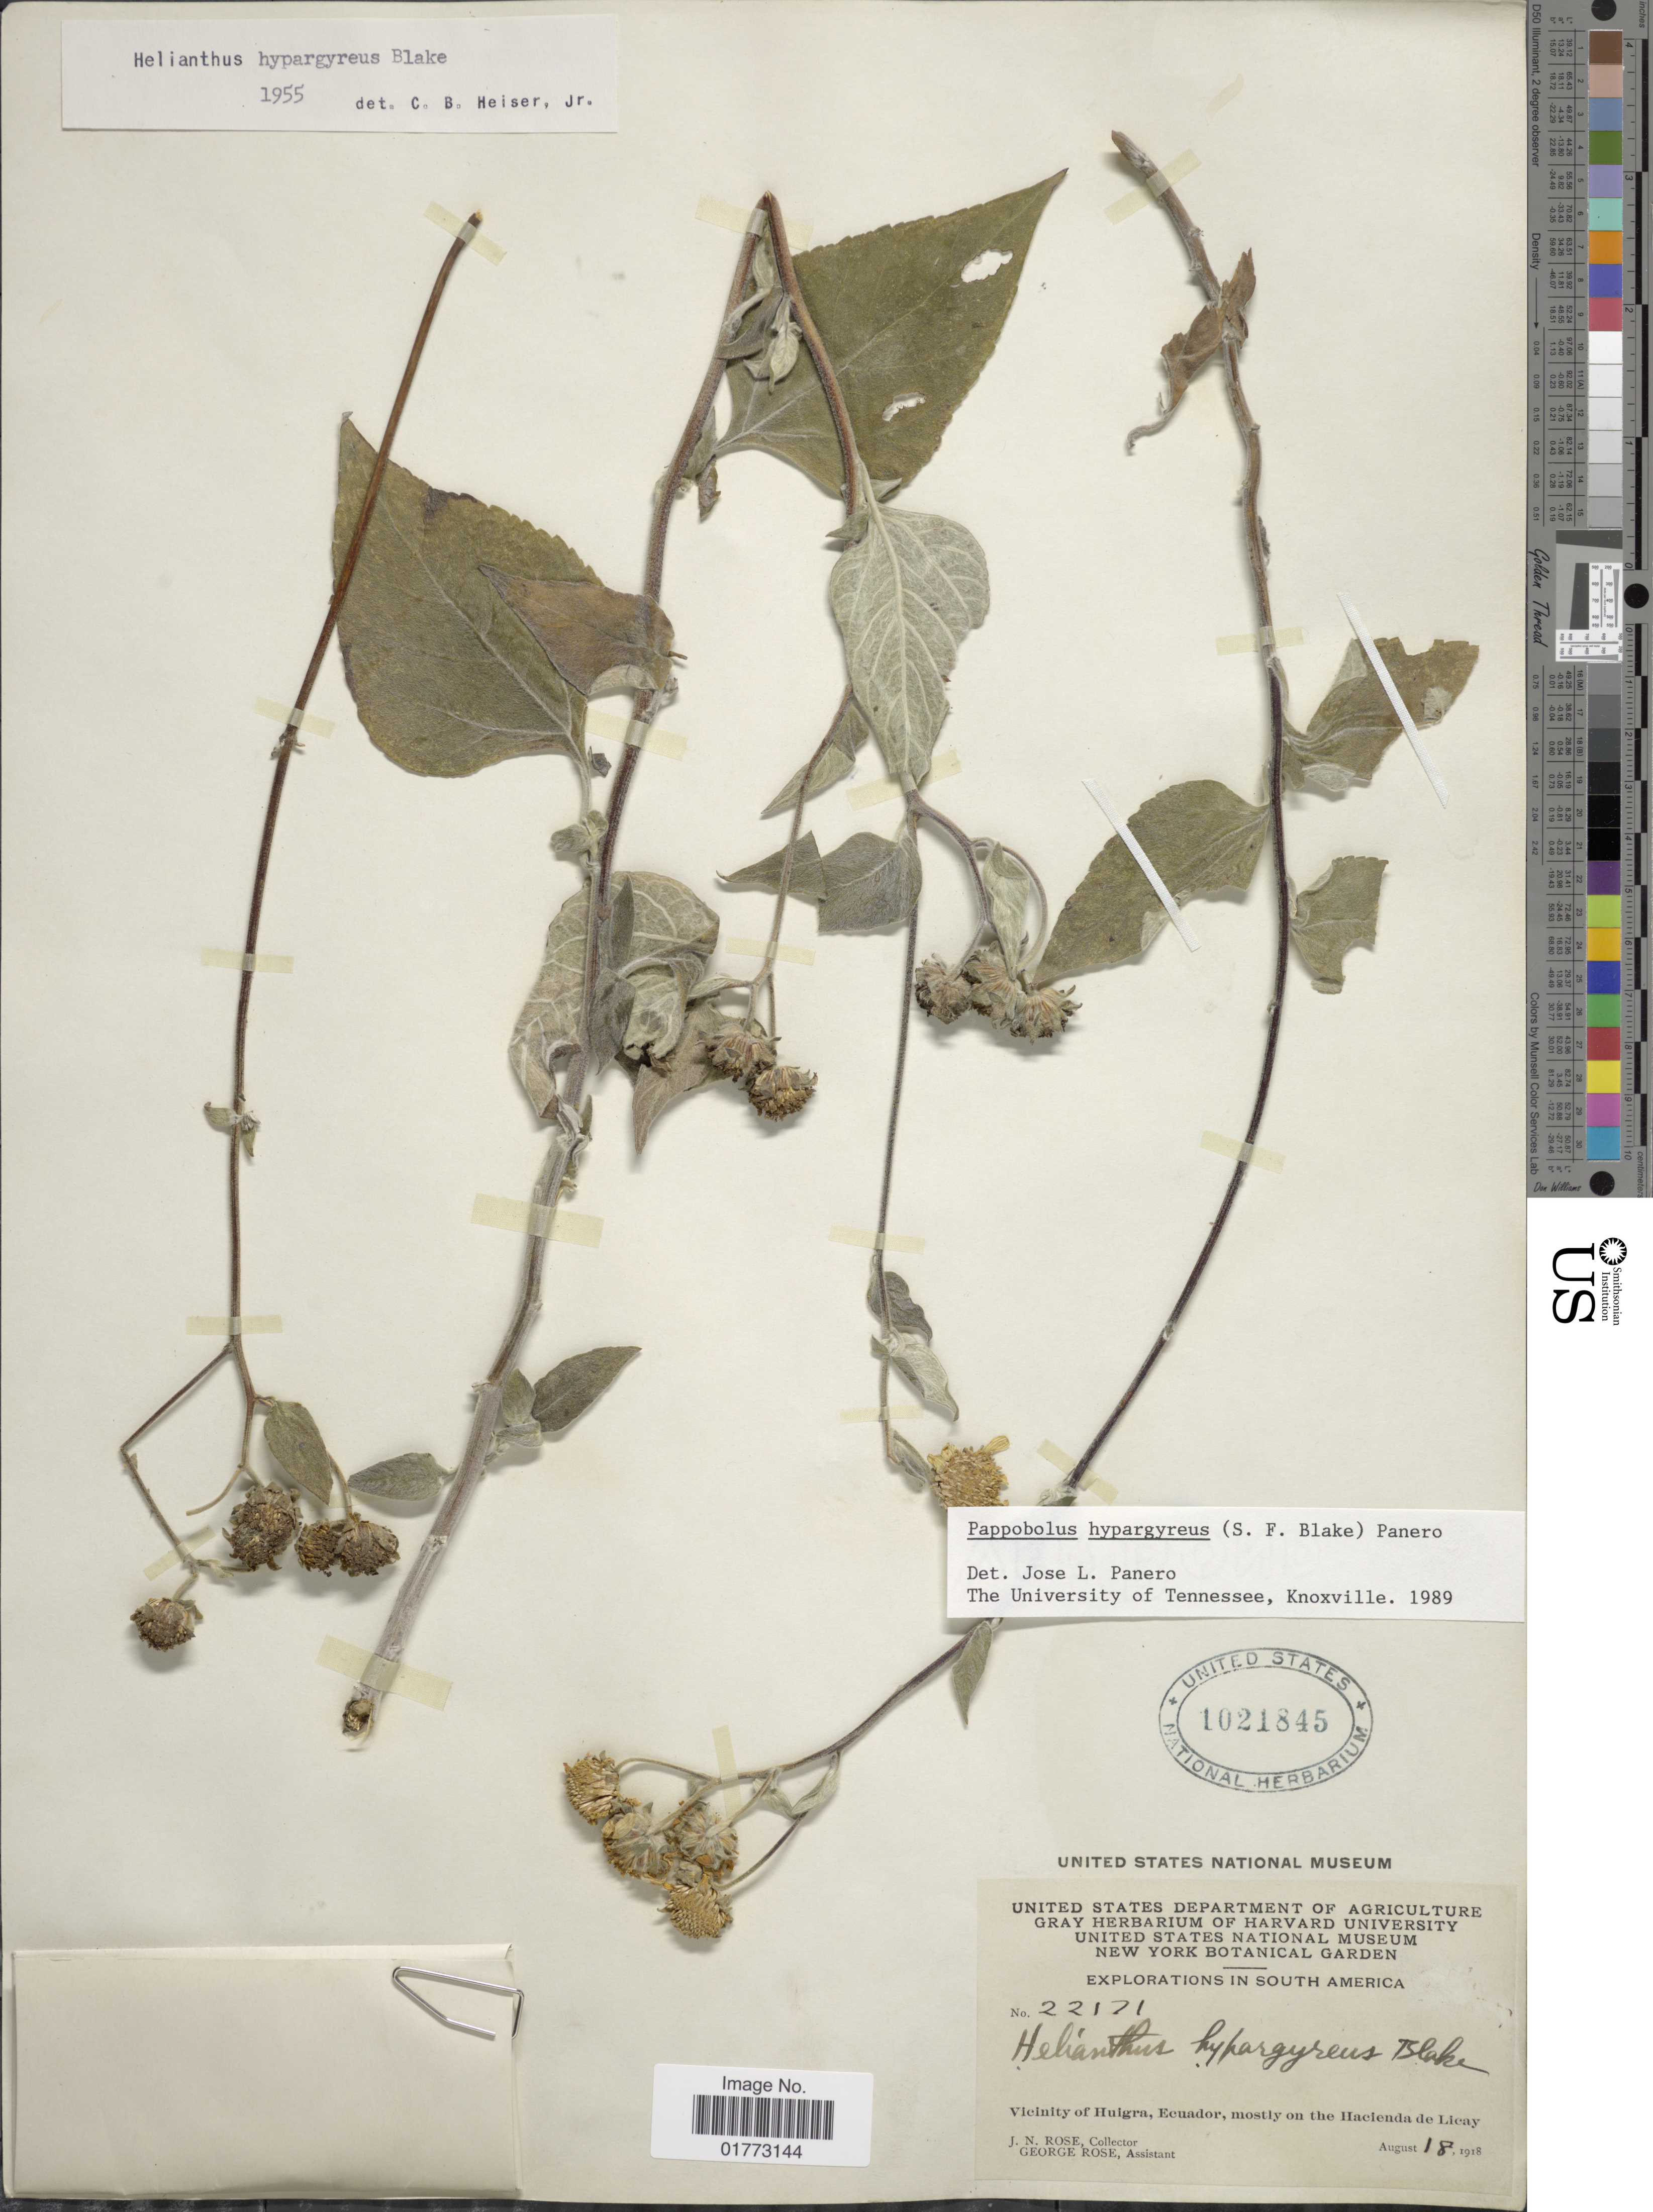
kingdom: Plantae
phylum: Tracheophyta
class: Magnoliopsida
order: Asterales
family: Asteraceae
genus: Pappobolus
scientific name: Pappobolus hypargyreus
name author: (S.F. Blake) Panero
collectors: J. N. Rose & G. Rose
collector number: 22171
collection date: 1919-08-18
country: Ecuador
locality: Vicinity of Huigra, mostly on the Hacienda de Licay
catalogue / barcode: US 1021845